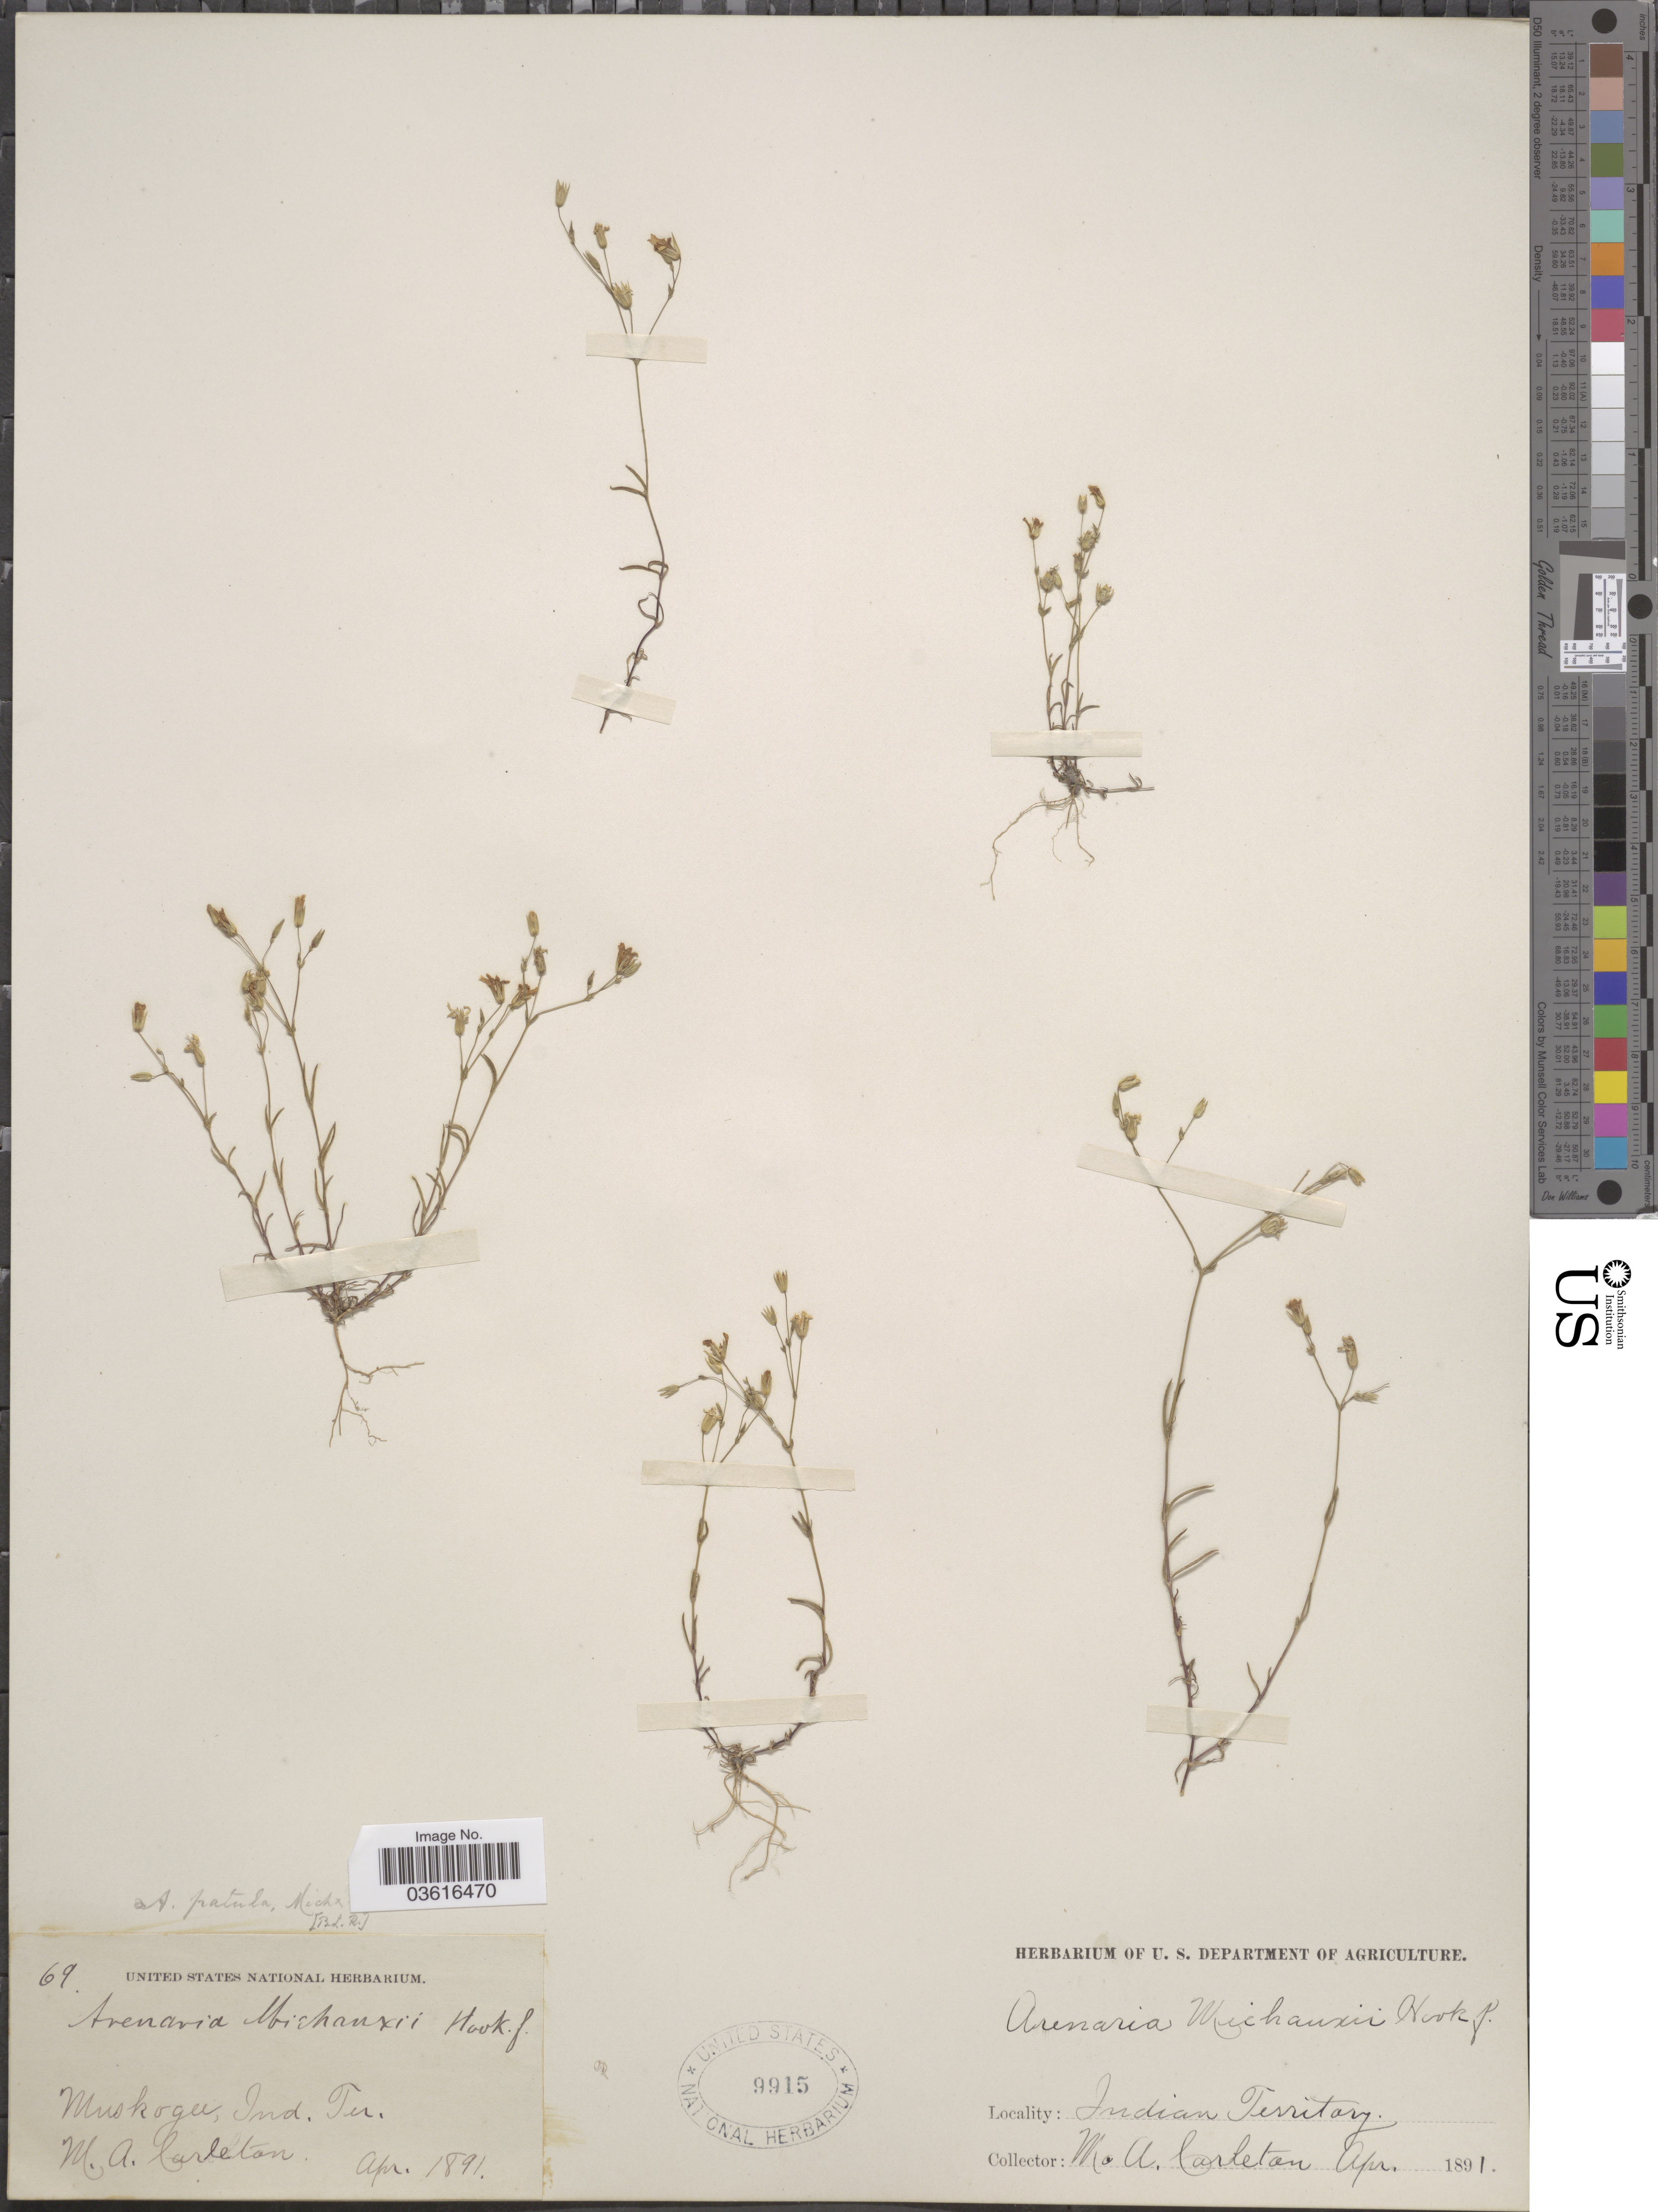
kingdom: Plantae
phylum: Tracheophyta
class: Magnoliopsida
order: Caryophyllales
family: Caryophyllaceae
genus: Minuartia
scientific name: Minuartia patula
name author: (Michx.) Mattf.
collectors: M. A. Carleton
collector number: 69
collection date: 1891-04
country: United States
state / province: Oklahoma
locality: Muskogee, Indian Territory.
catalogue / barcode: US 9915